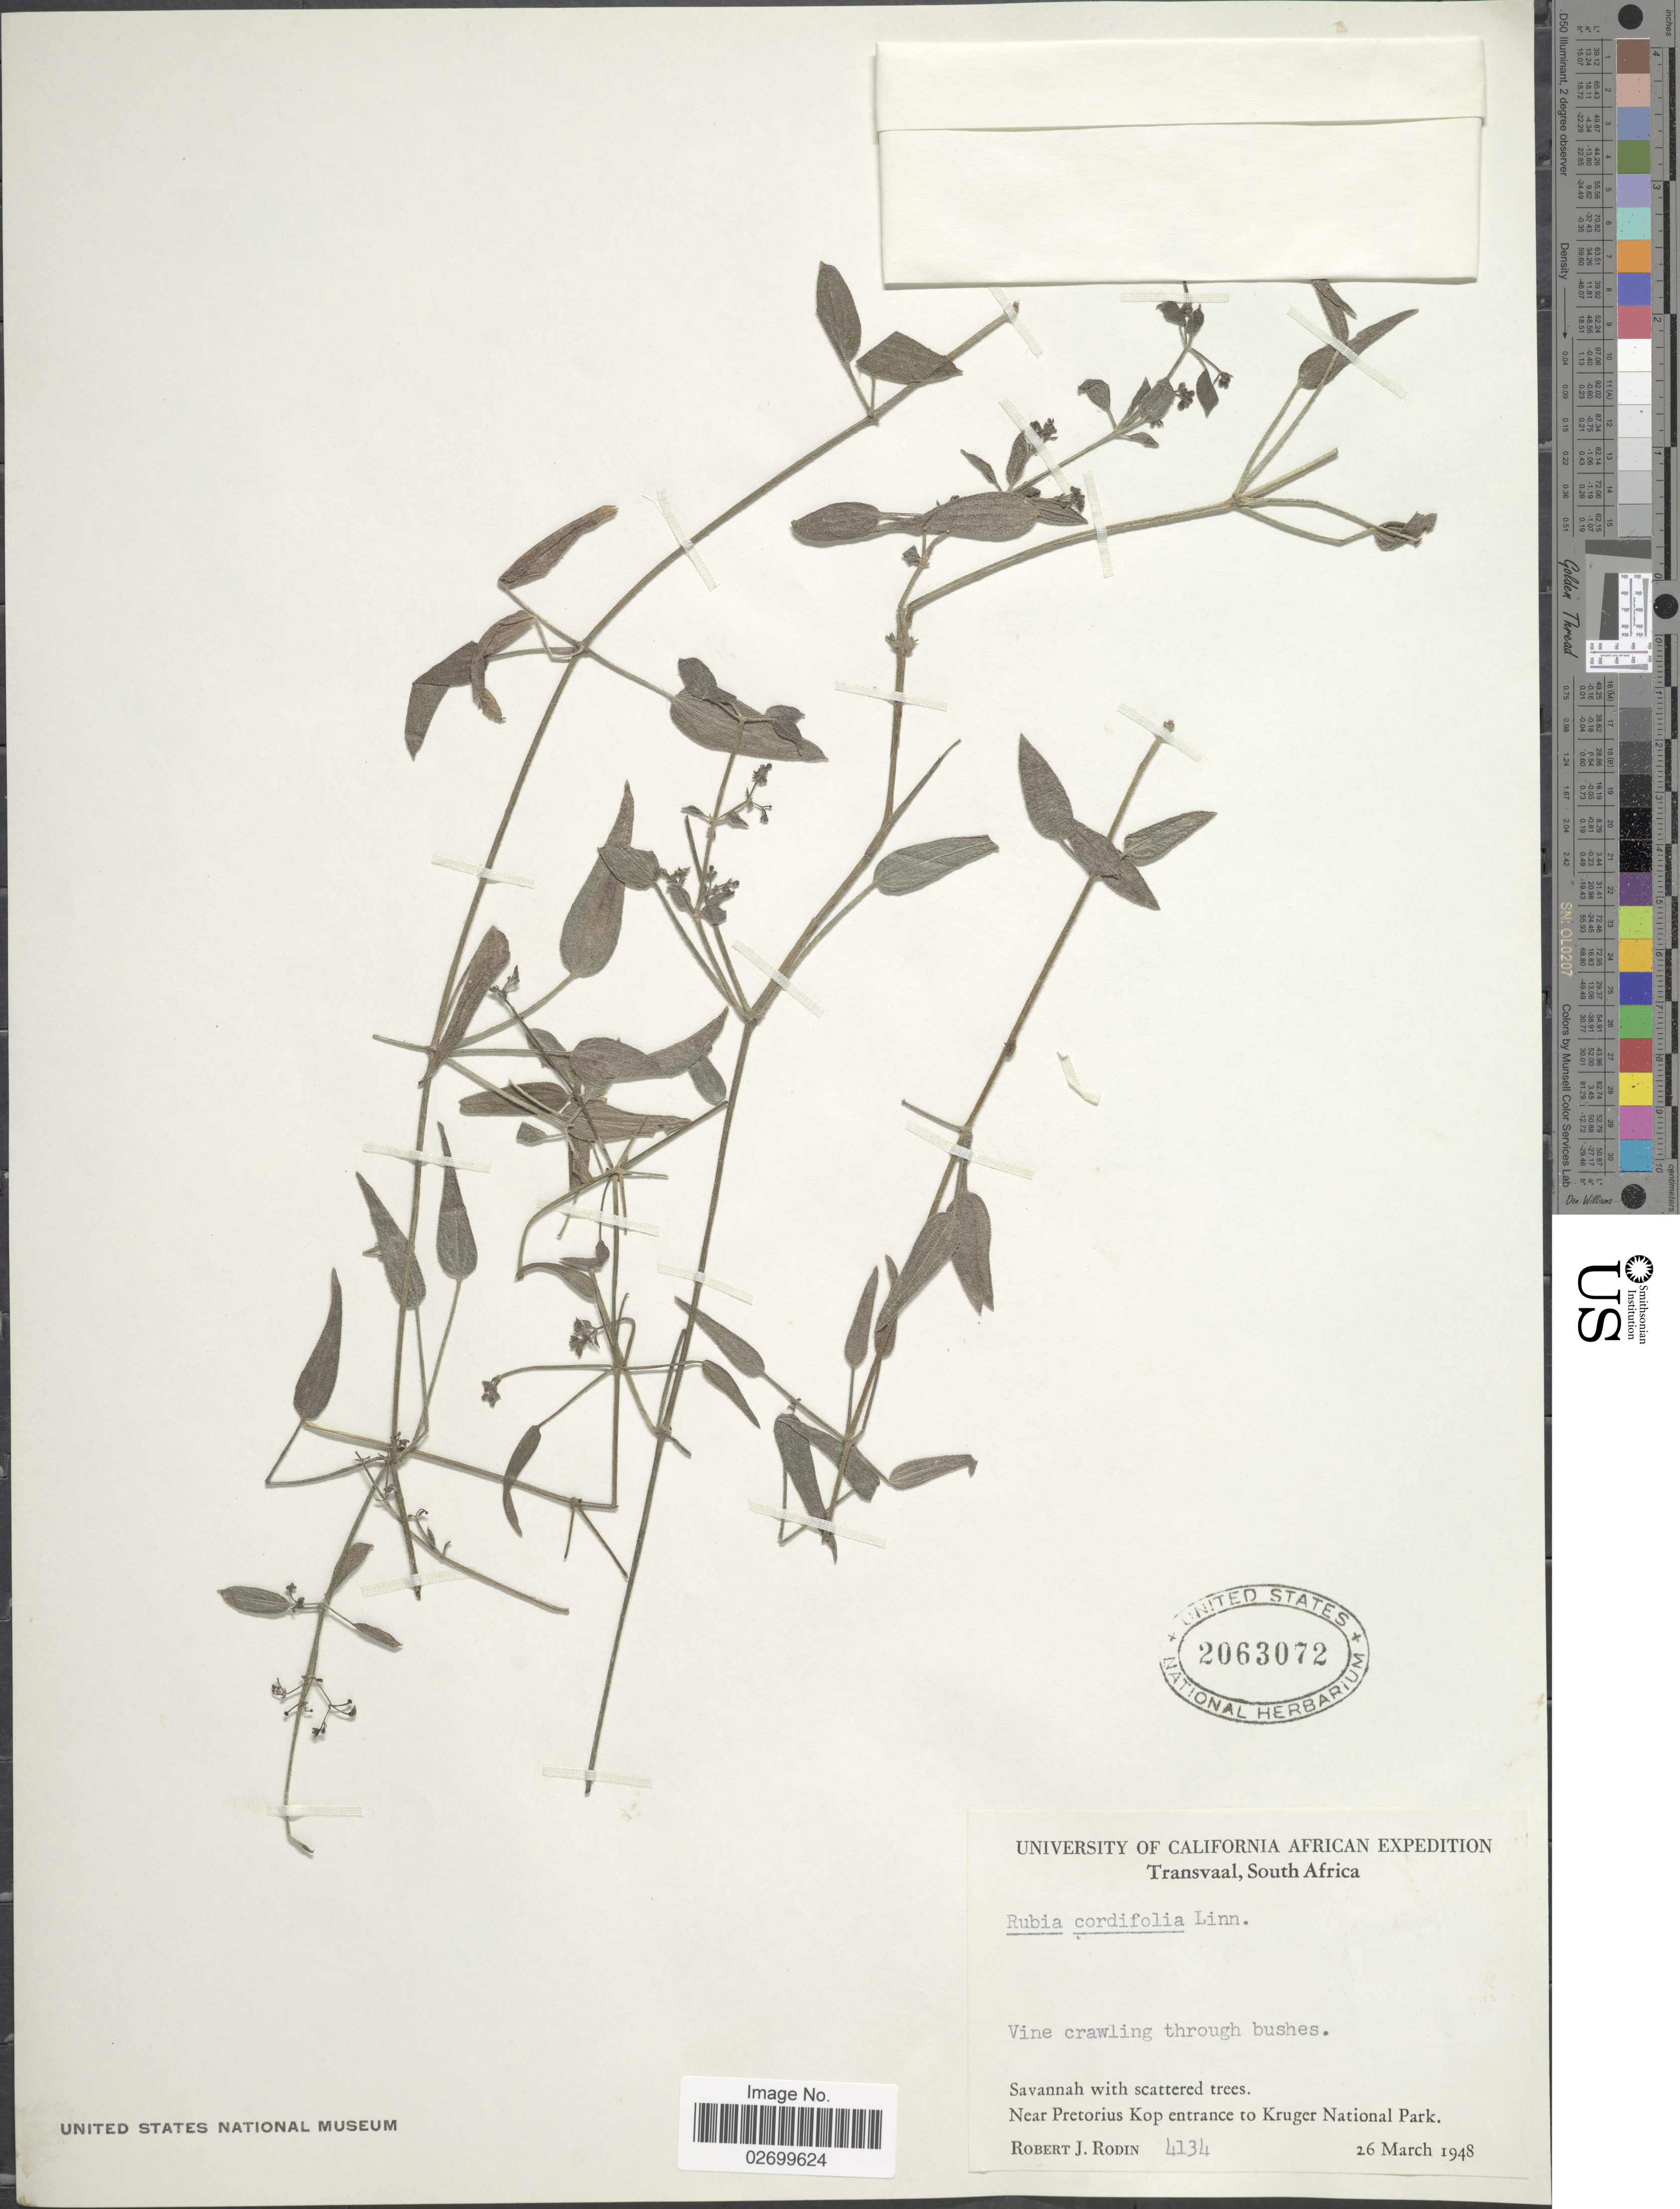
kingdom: Plantae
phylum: Tracheophyta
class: Magnoliopsida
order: Gentianales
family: Rubiaceae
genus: Rubia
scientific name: Rubia cordifolia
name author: L.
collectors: R. J. Rodin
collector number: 4134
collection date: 1948-03-26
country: South Africa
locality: Transvaal, near Pretorious Kop entrance to Kruger National Park.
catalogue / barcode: US 2063072